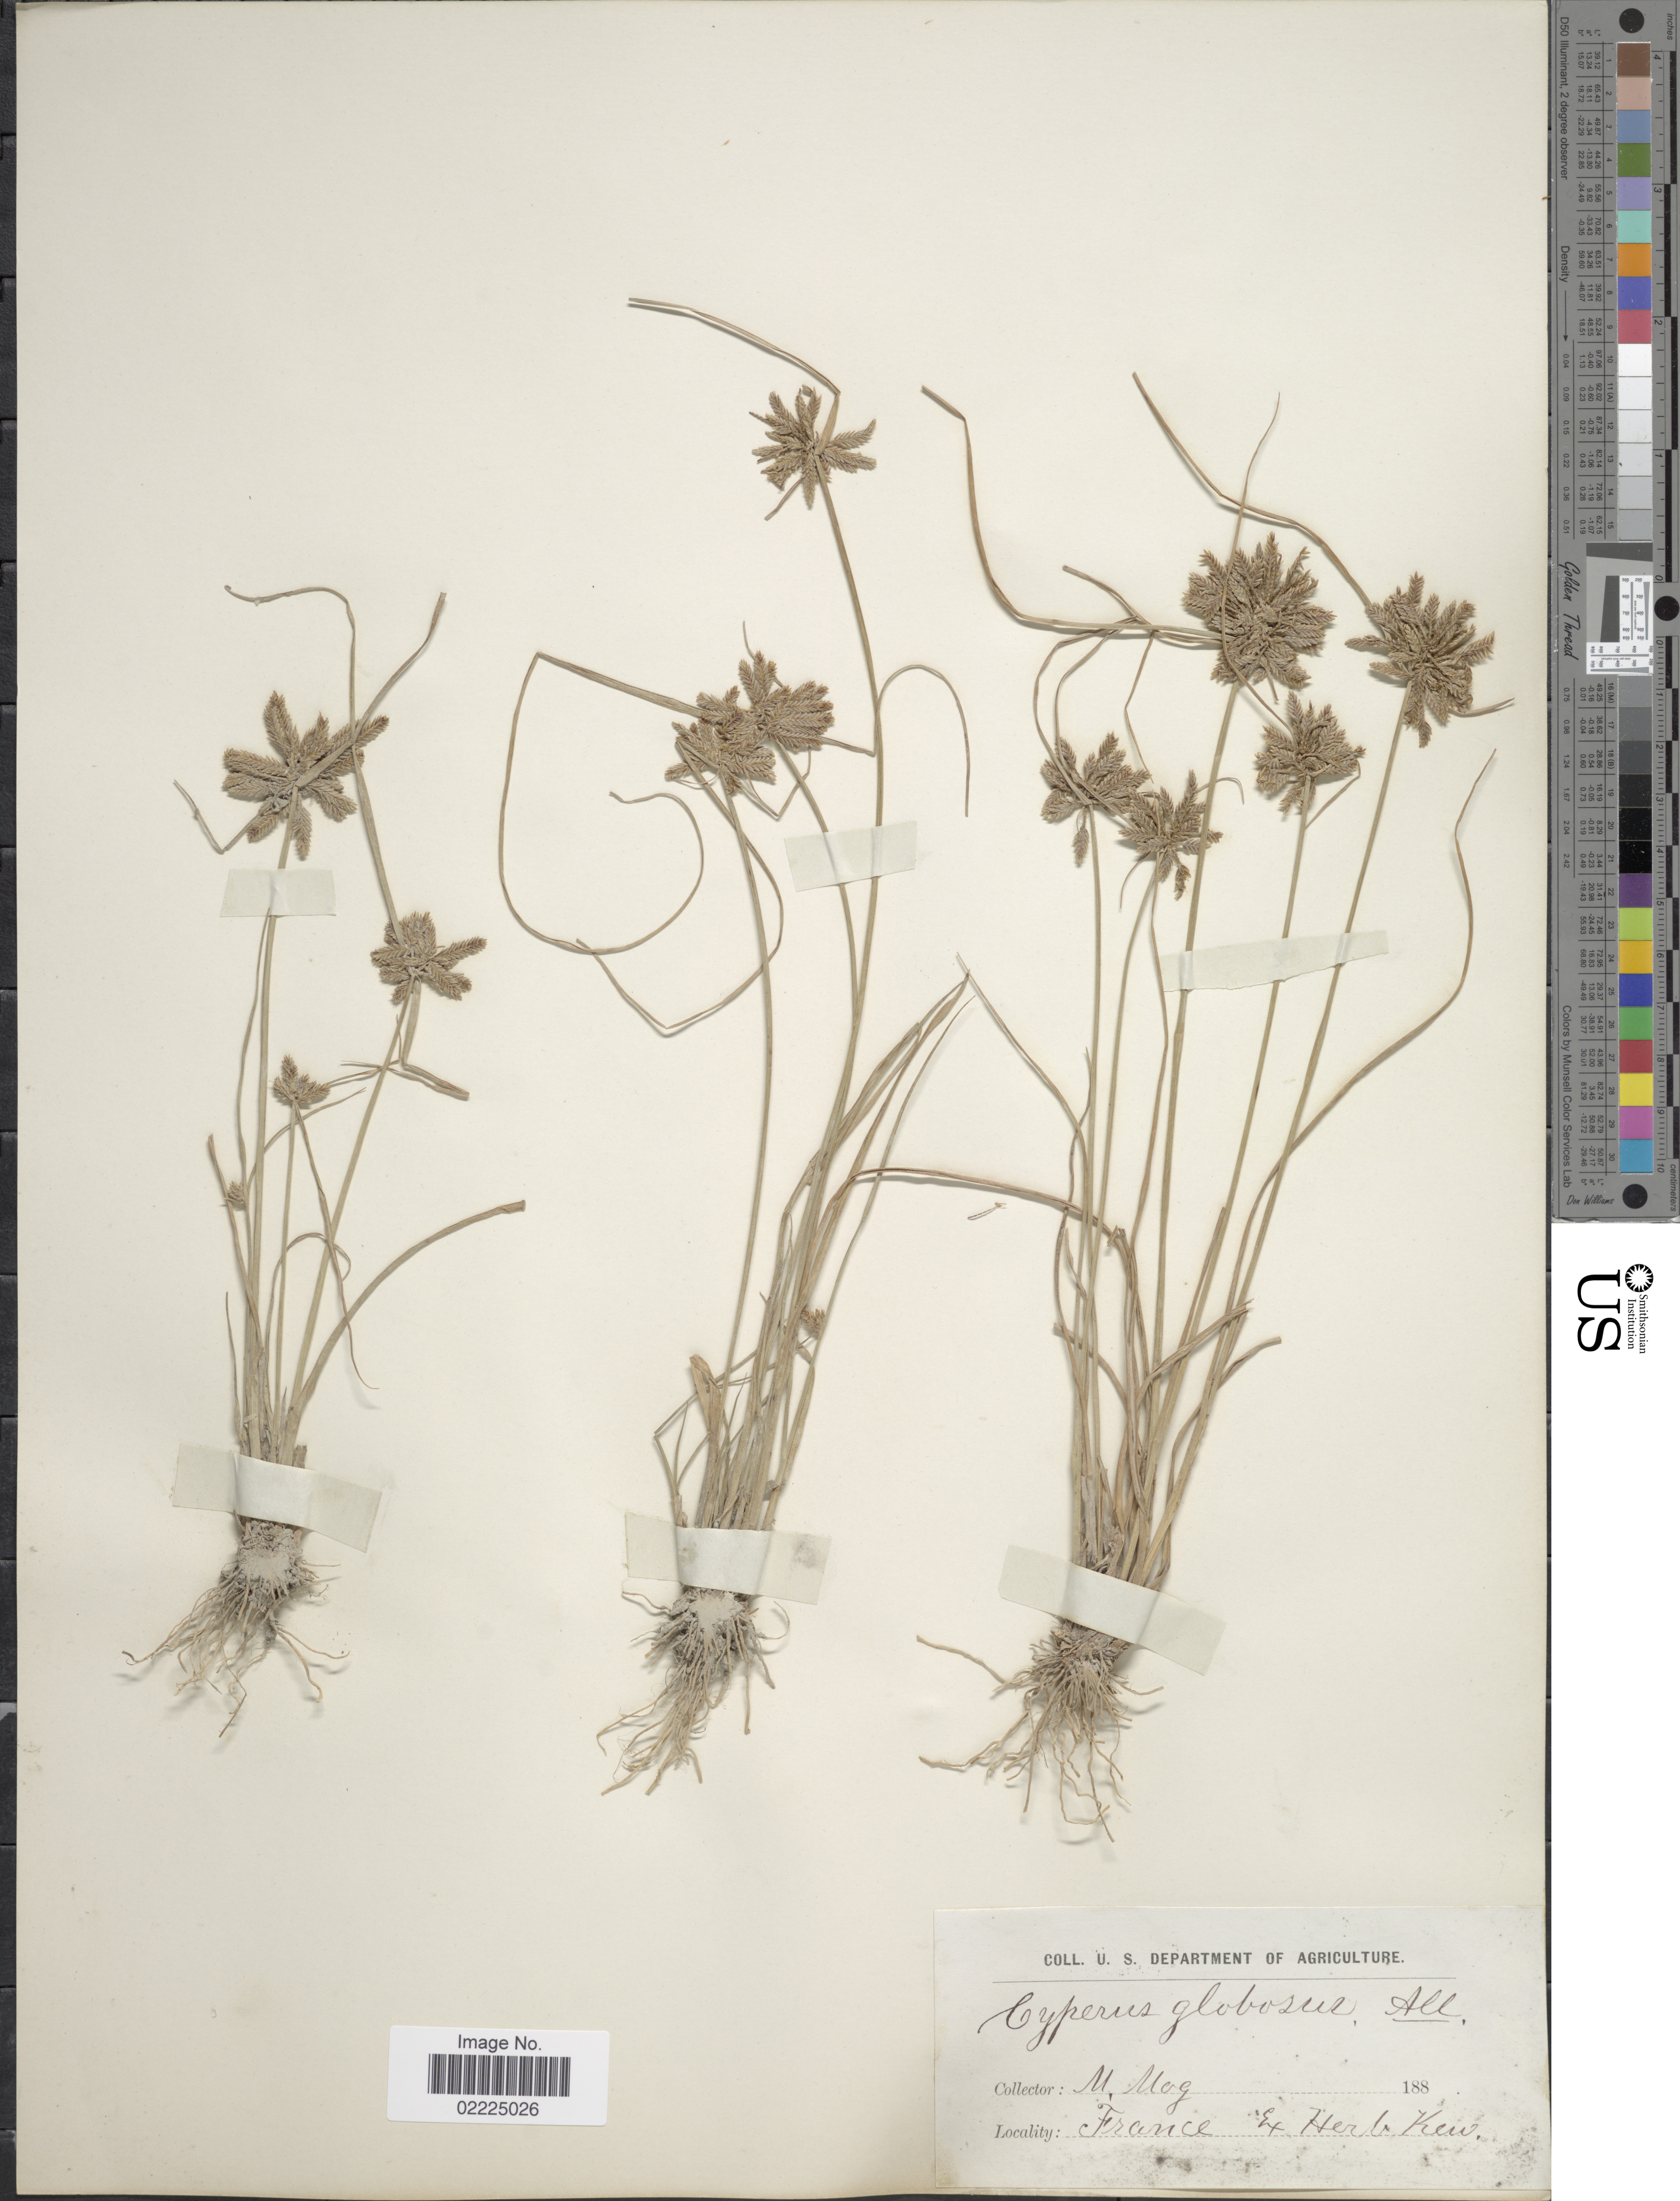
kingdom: Plantae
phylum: Tracheophyta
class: Liliopsida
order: Poales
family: Cyperaceae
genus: Cyperus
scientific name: Cyperus flavidus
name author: Retz.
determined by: Strong, Mark T., (BOT), Smithsonian Institution - National Museum of Natural History (UNITED STATES)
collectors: M. Mog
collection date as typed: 188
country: France